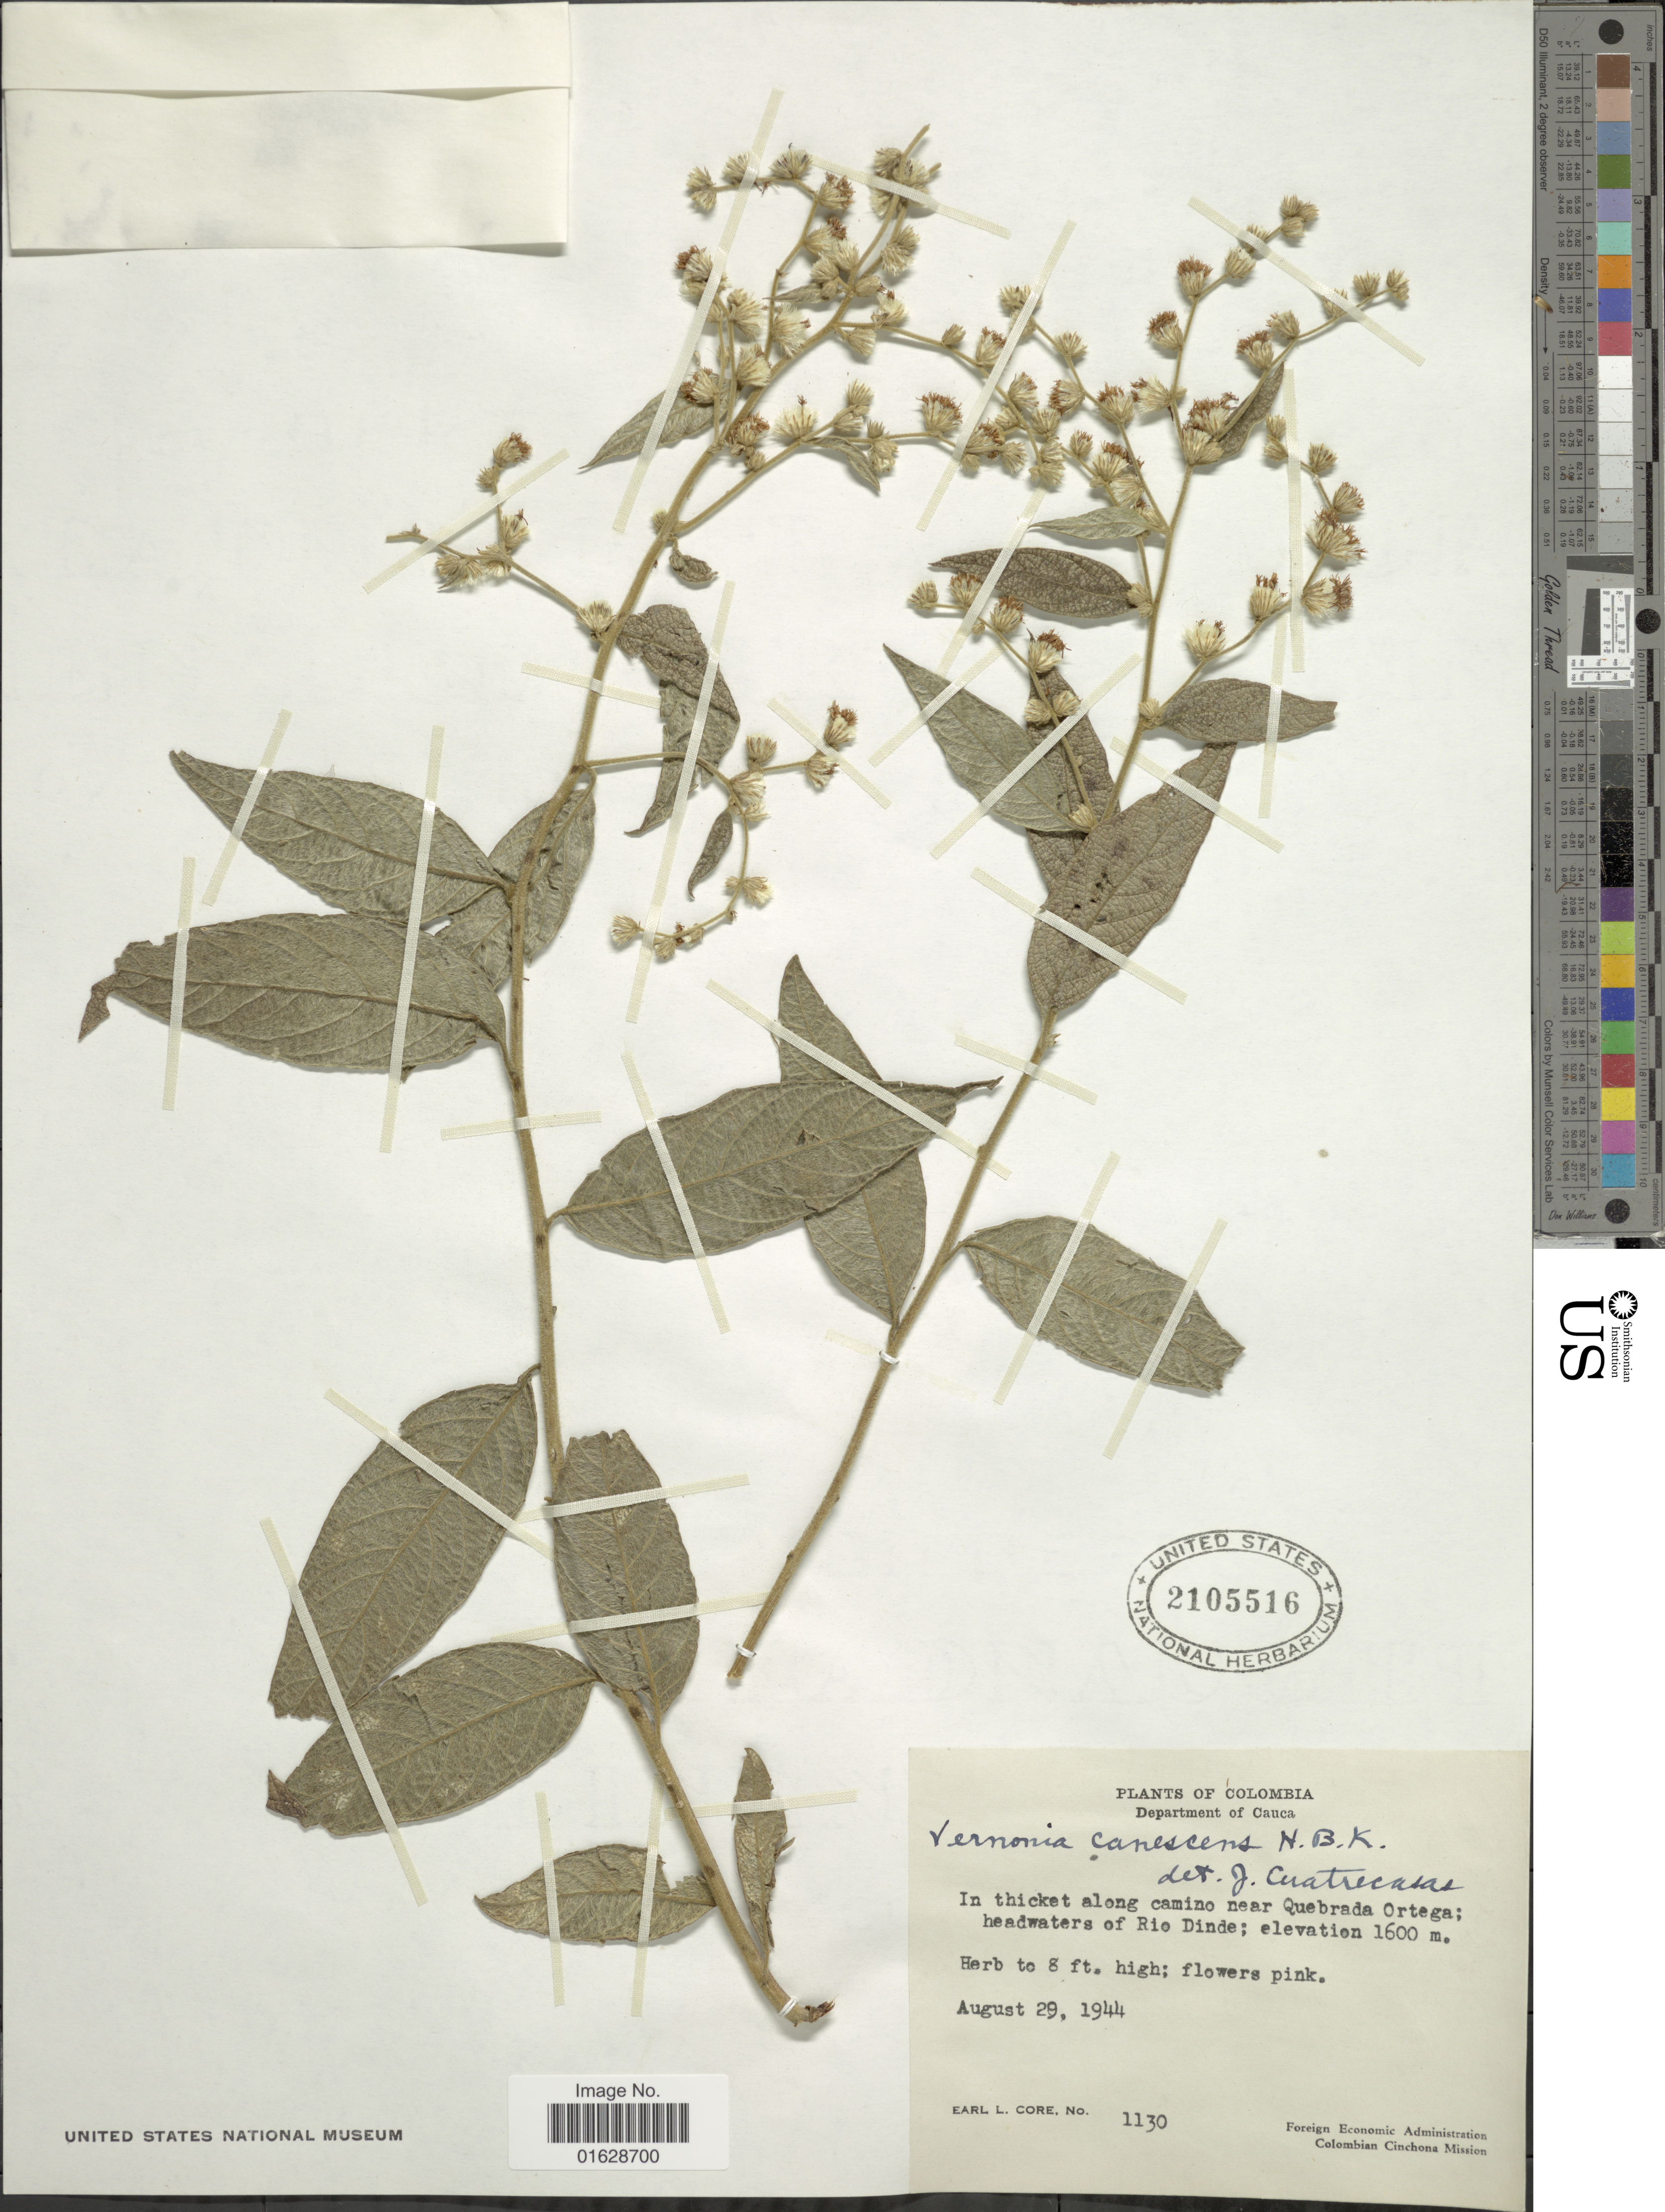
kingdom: Plantae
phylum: Tracheophyta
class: Magnoliopsida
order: Asterales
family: Asteraceae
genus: Lepidaploa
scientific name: Lepidaploa canescens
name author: (Kunth) H. Rob.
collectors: E. L. Core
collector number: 1130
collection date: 1944-08-29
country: Colombia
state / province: Cauca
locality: Colombia. Department of Cauca. In thicket along camino near Quebrada Ortega; headwaters of Rio Dinde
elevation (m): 1600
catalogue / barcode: US 2105516